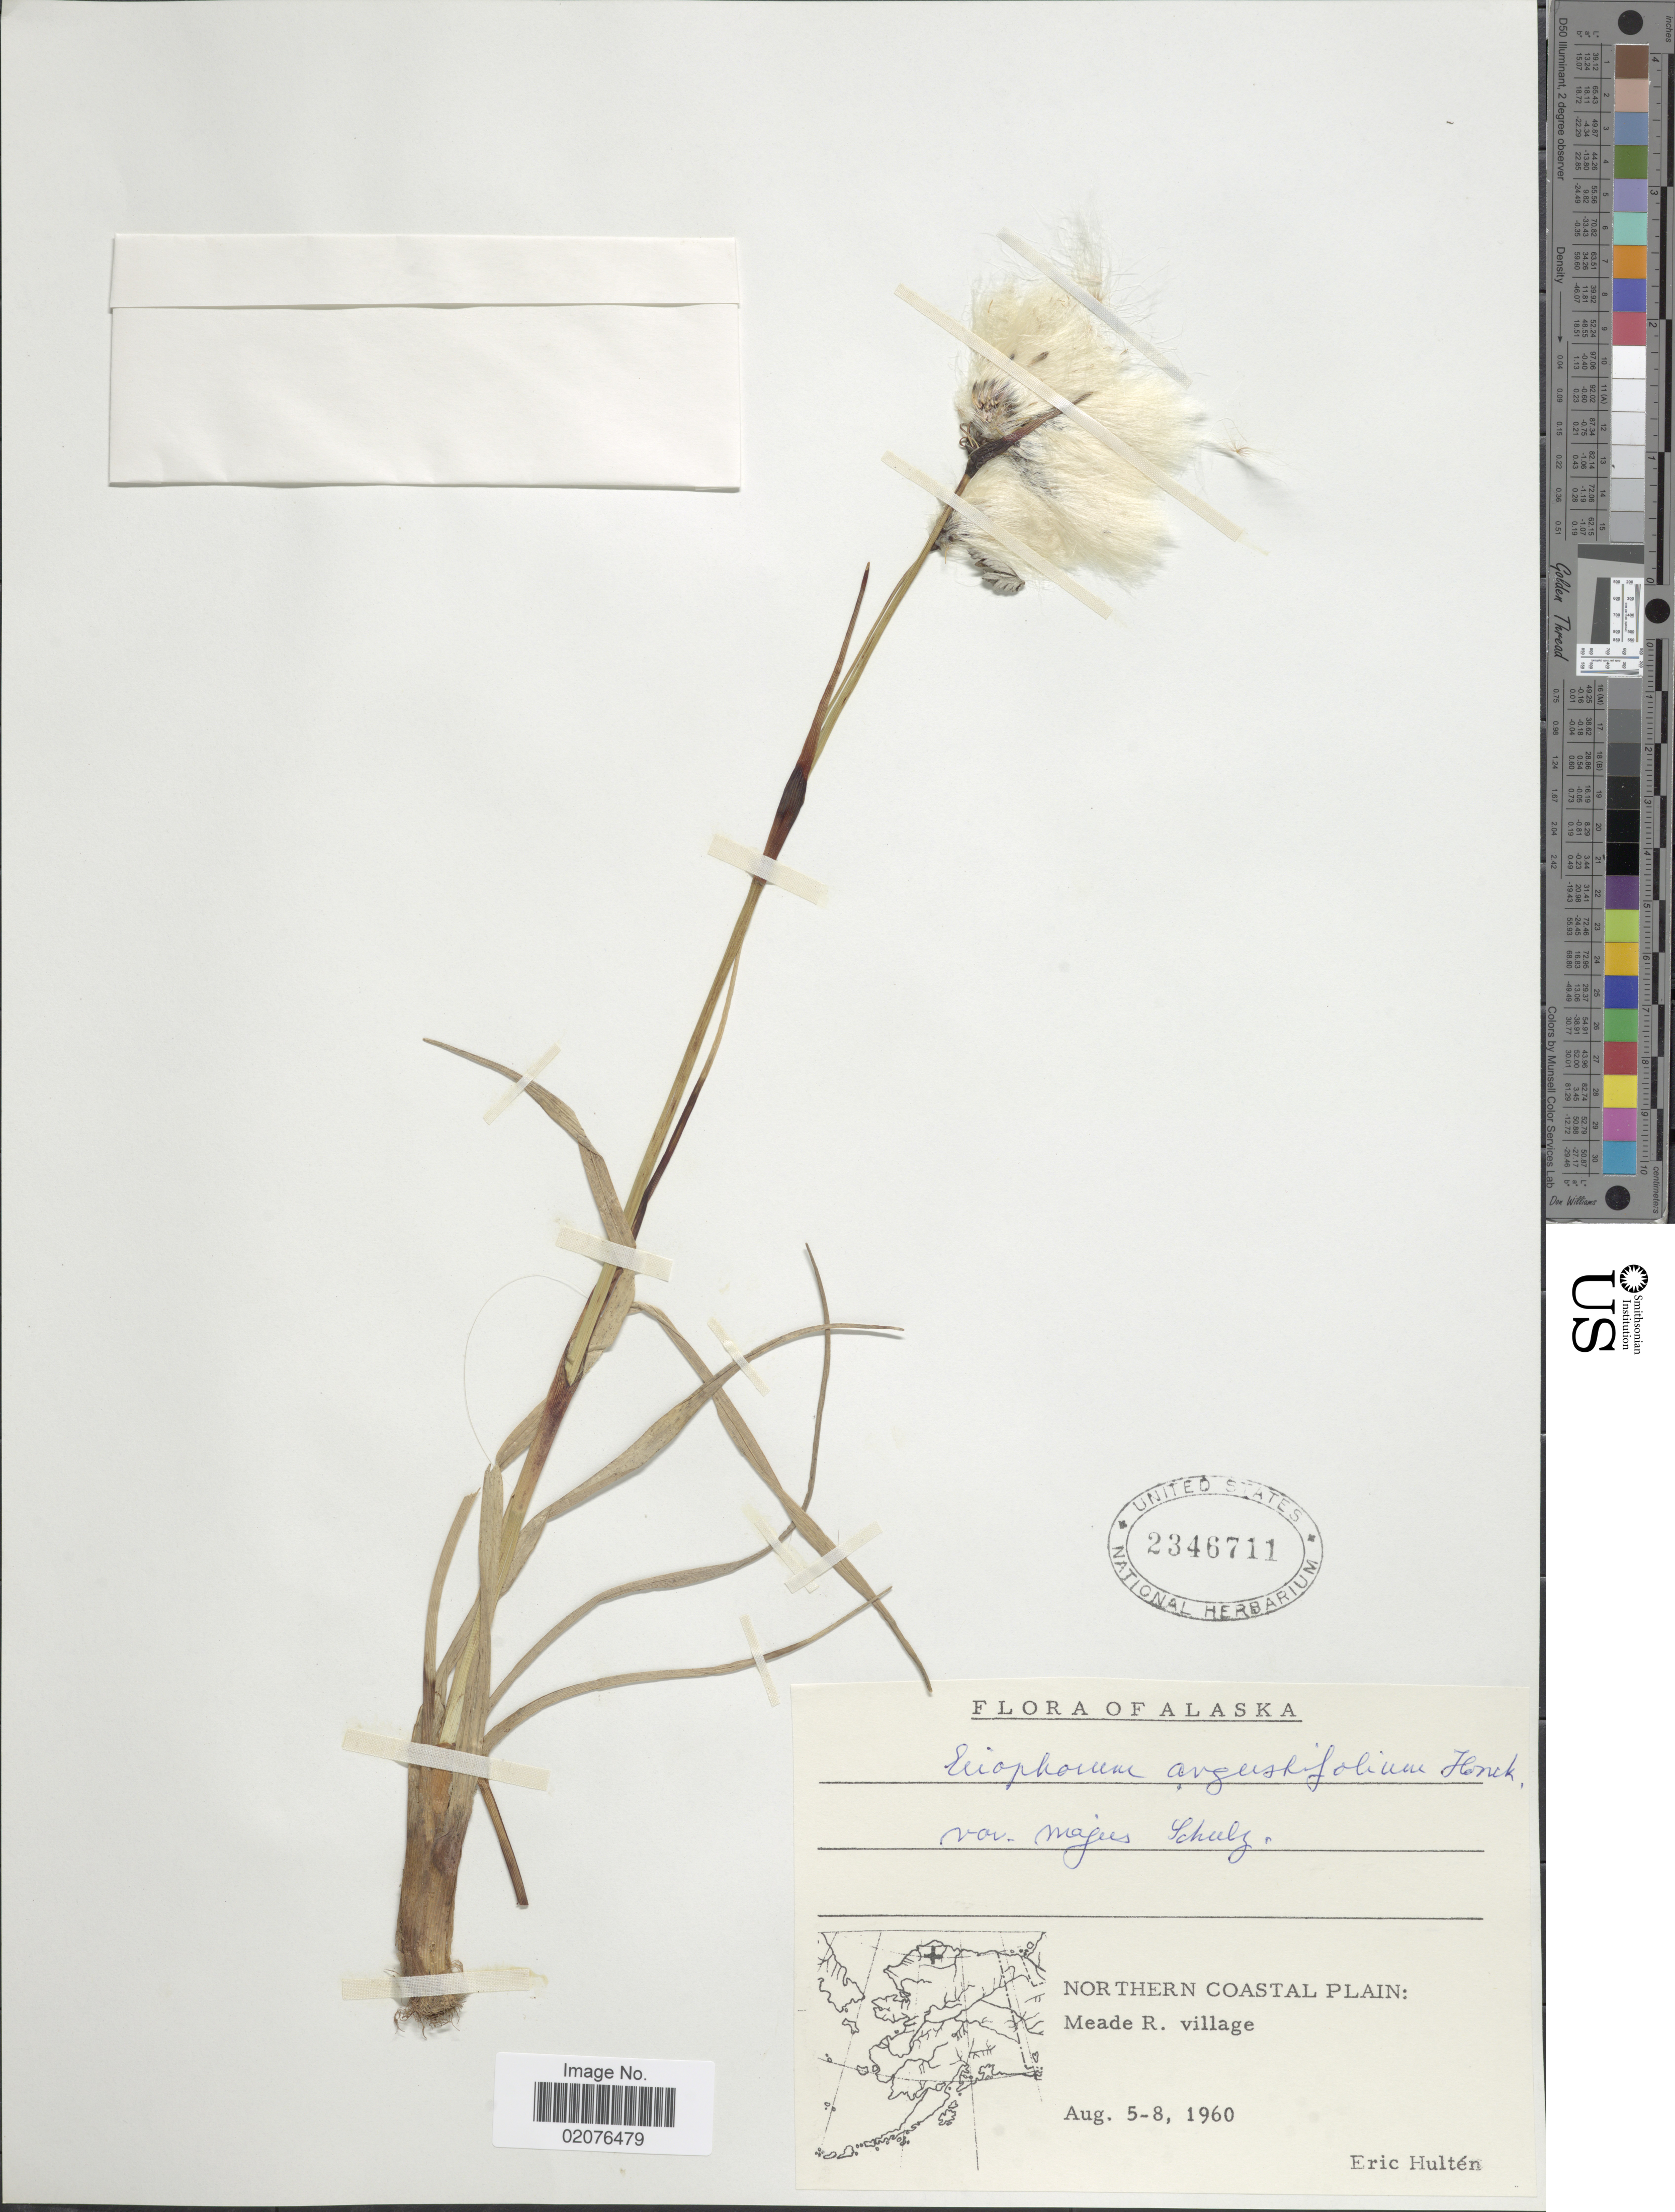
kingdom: Plantae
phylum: Tracheophyta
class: Liliopsida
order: Poales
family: Cyperaceae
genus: Eriophorum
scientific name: Eriophorum angustifolium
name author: Honck.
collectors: E. G. Hultén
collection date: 1960-08-05/1960-08-08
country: United States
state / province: Alaska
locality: Northern Coastal Plain. Meade R. village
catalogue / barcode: US 2346711